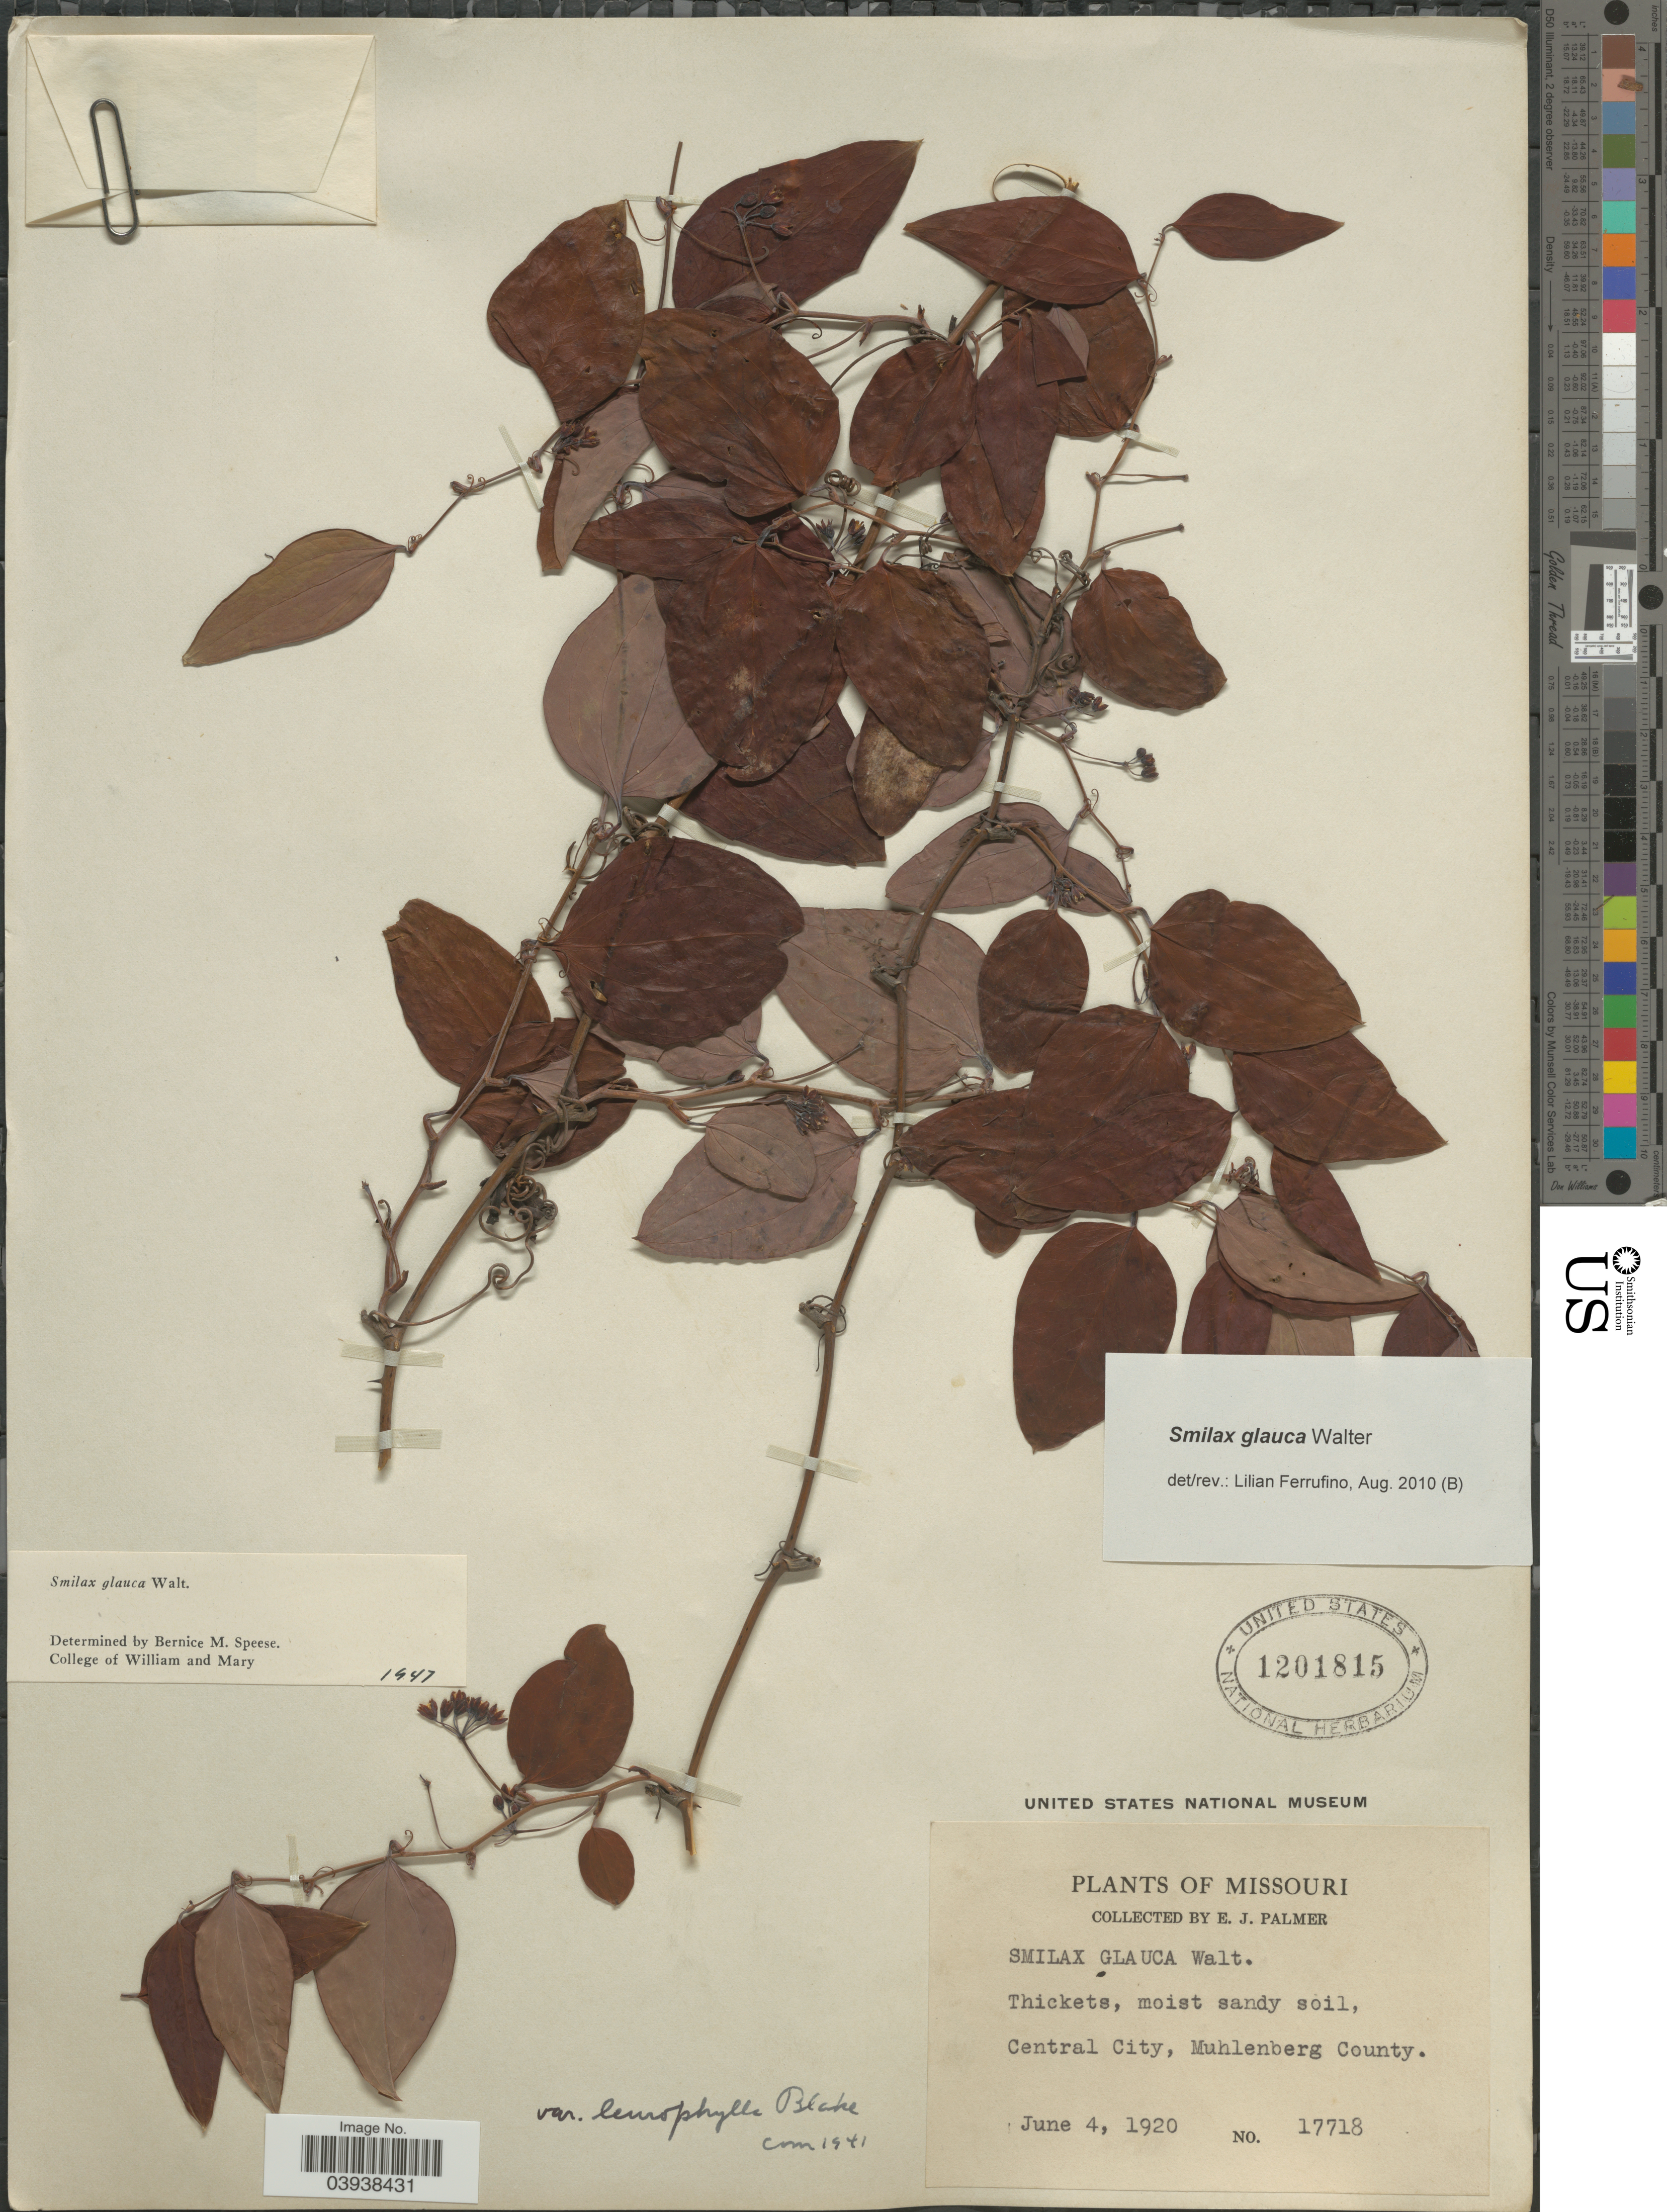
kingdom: Plantae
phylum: Tracheophyta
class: Liliopsida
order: Liliales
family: Smilacaceae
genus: Smilax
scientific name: Smilax glauca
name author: Walter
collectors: E. J. Palmer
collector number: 17718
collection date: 1920-06-04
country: United States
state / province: Missouri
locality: Central City, Muhlenberg County.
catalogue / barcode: US 1201815